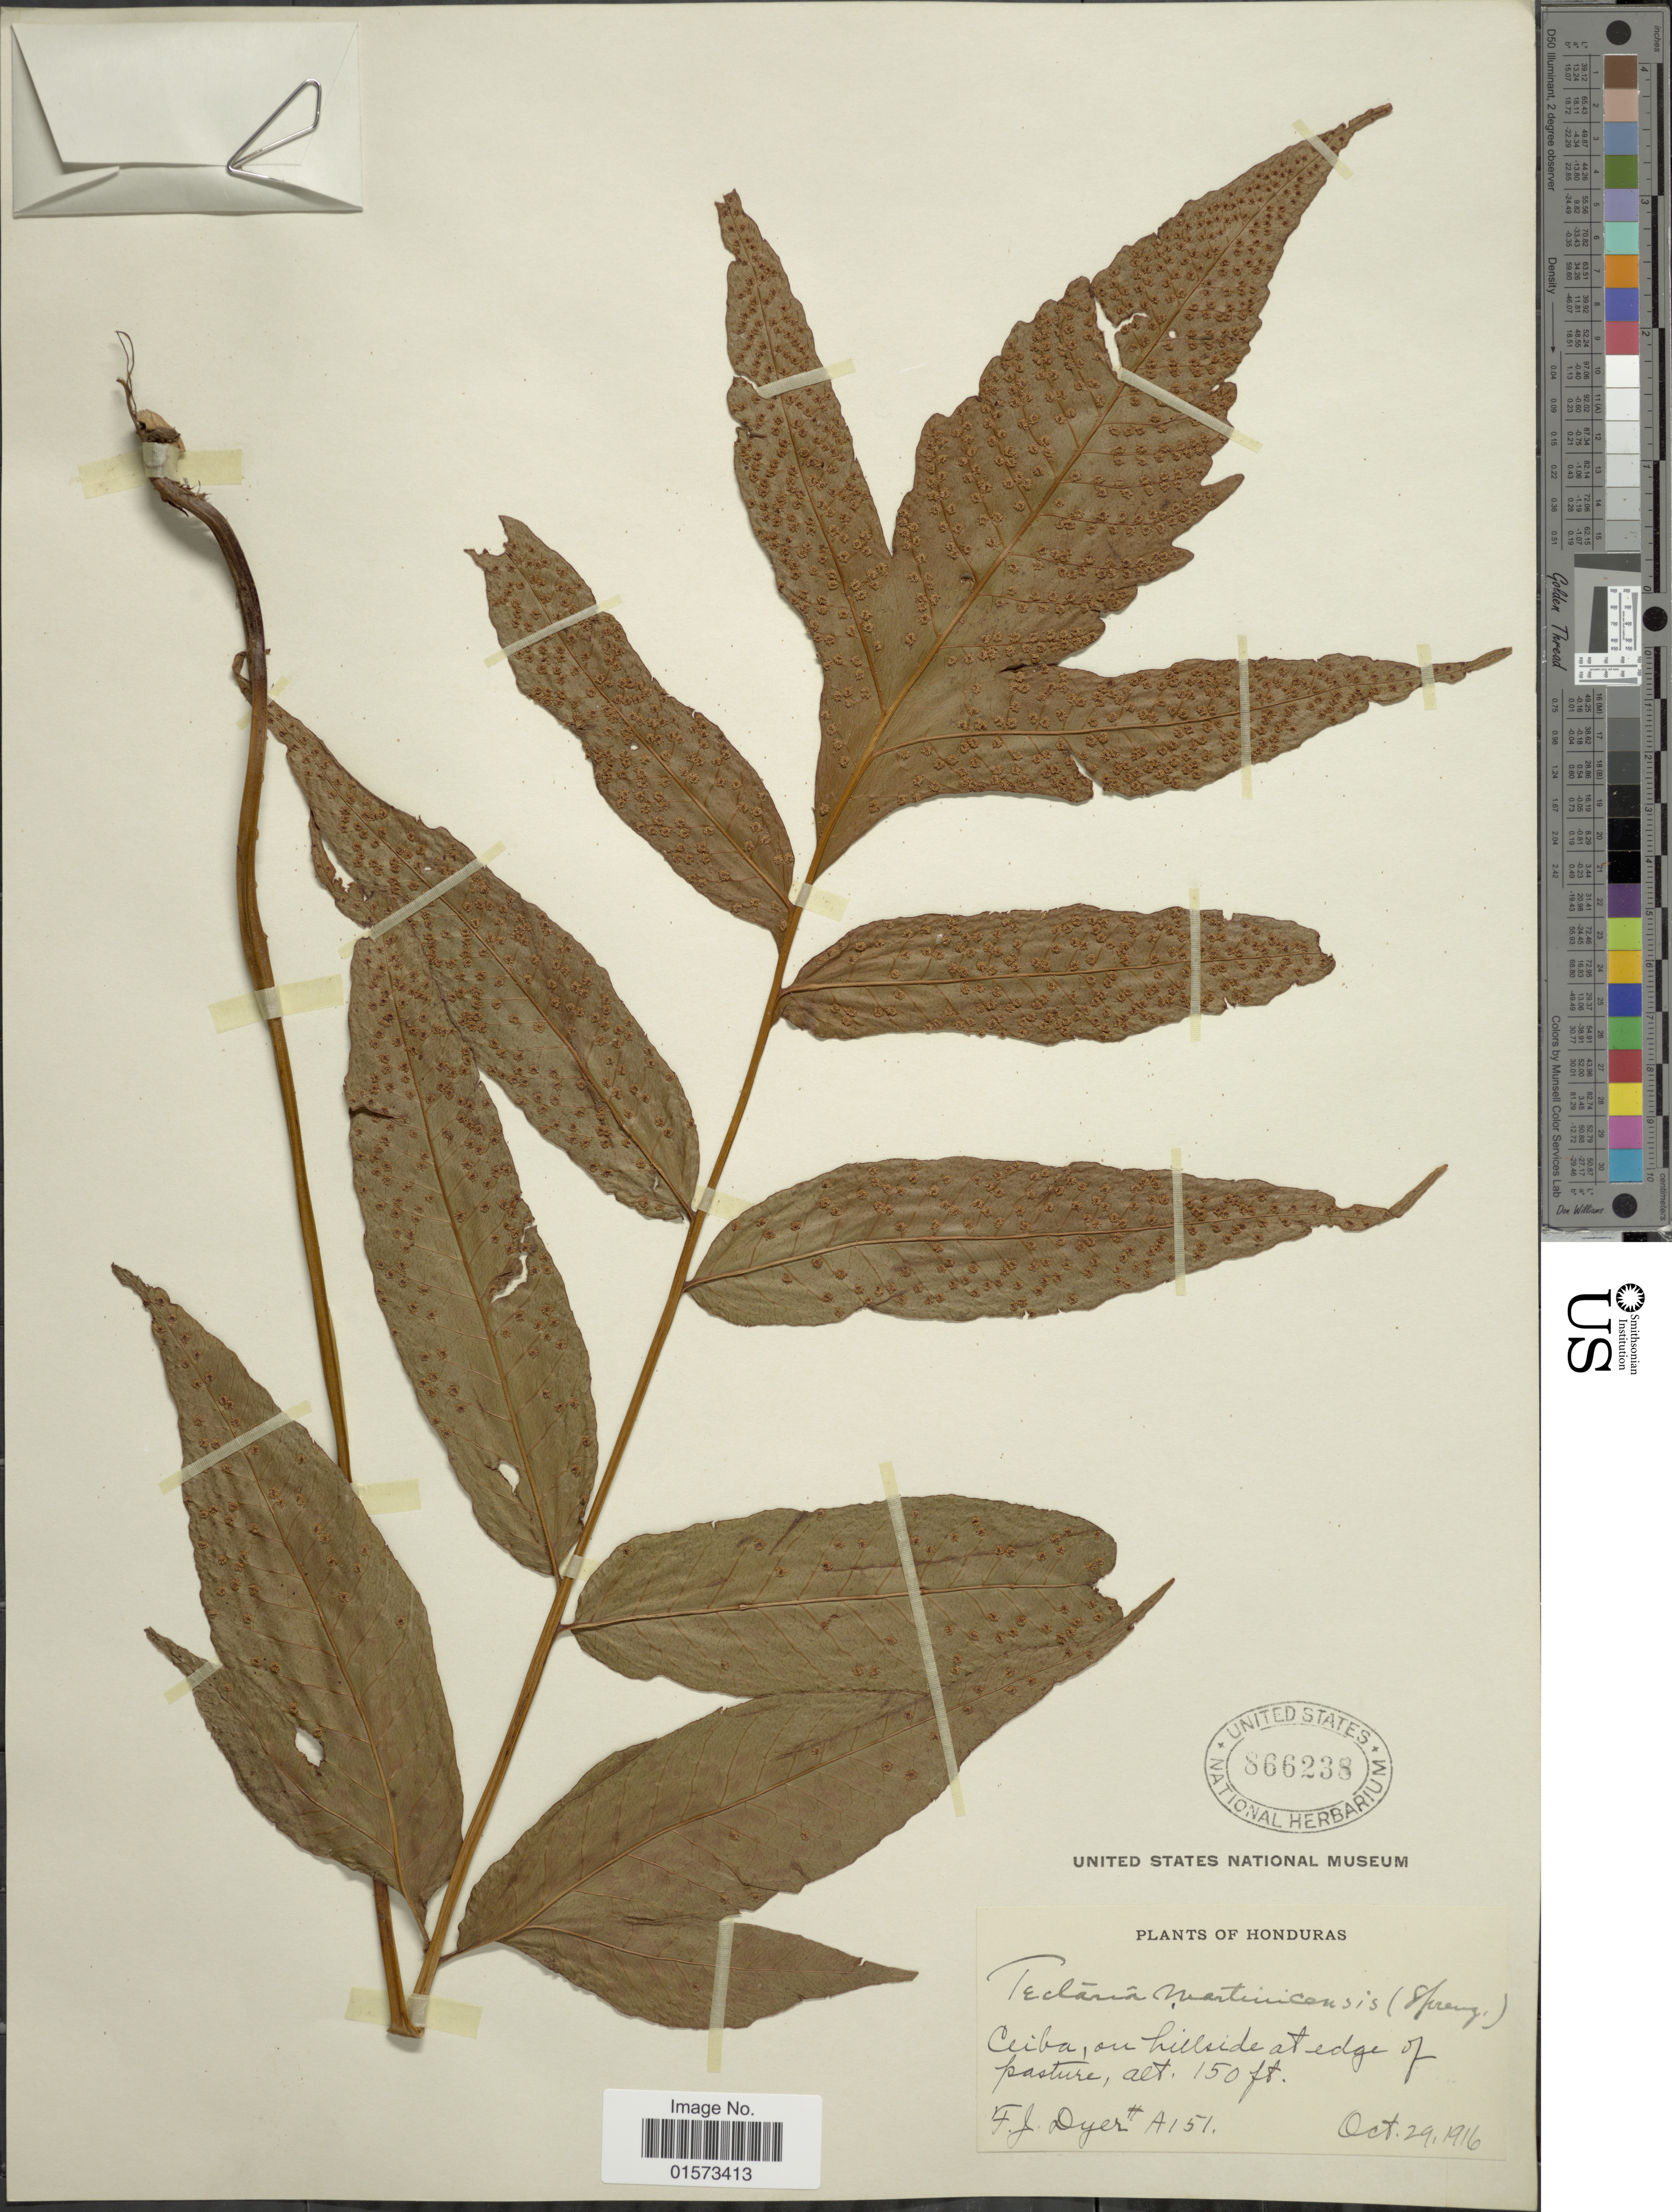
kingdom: Plantae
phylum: Tracheophyta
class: Polypodiopsida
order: Polypodiales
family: Tectariaceae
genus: Tectaria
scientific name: Tectaria incisa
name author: Cav.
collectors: F. J. Dyer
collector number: A151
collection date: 1916-10-29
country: Honduras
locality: Cuba, on hillside at edge of Pasture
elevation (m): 46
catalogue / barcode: US 866238